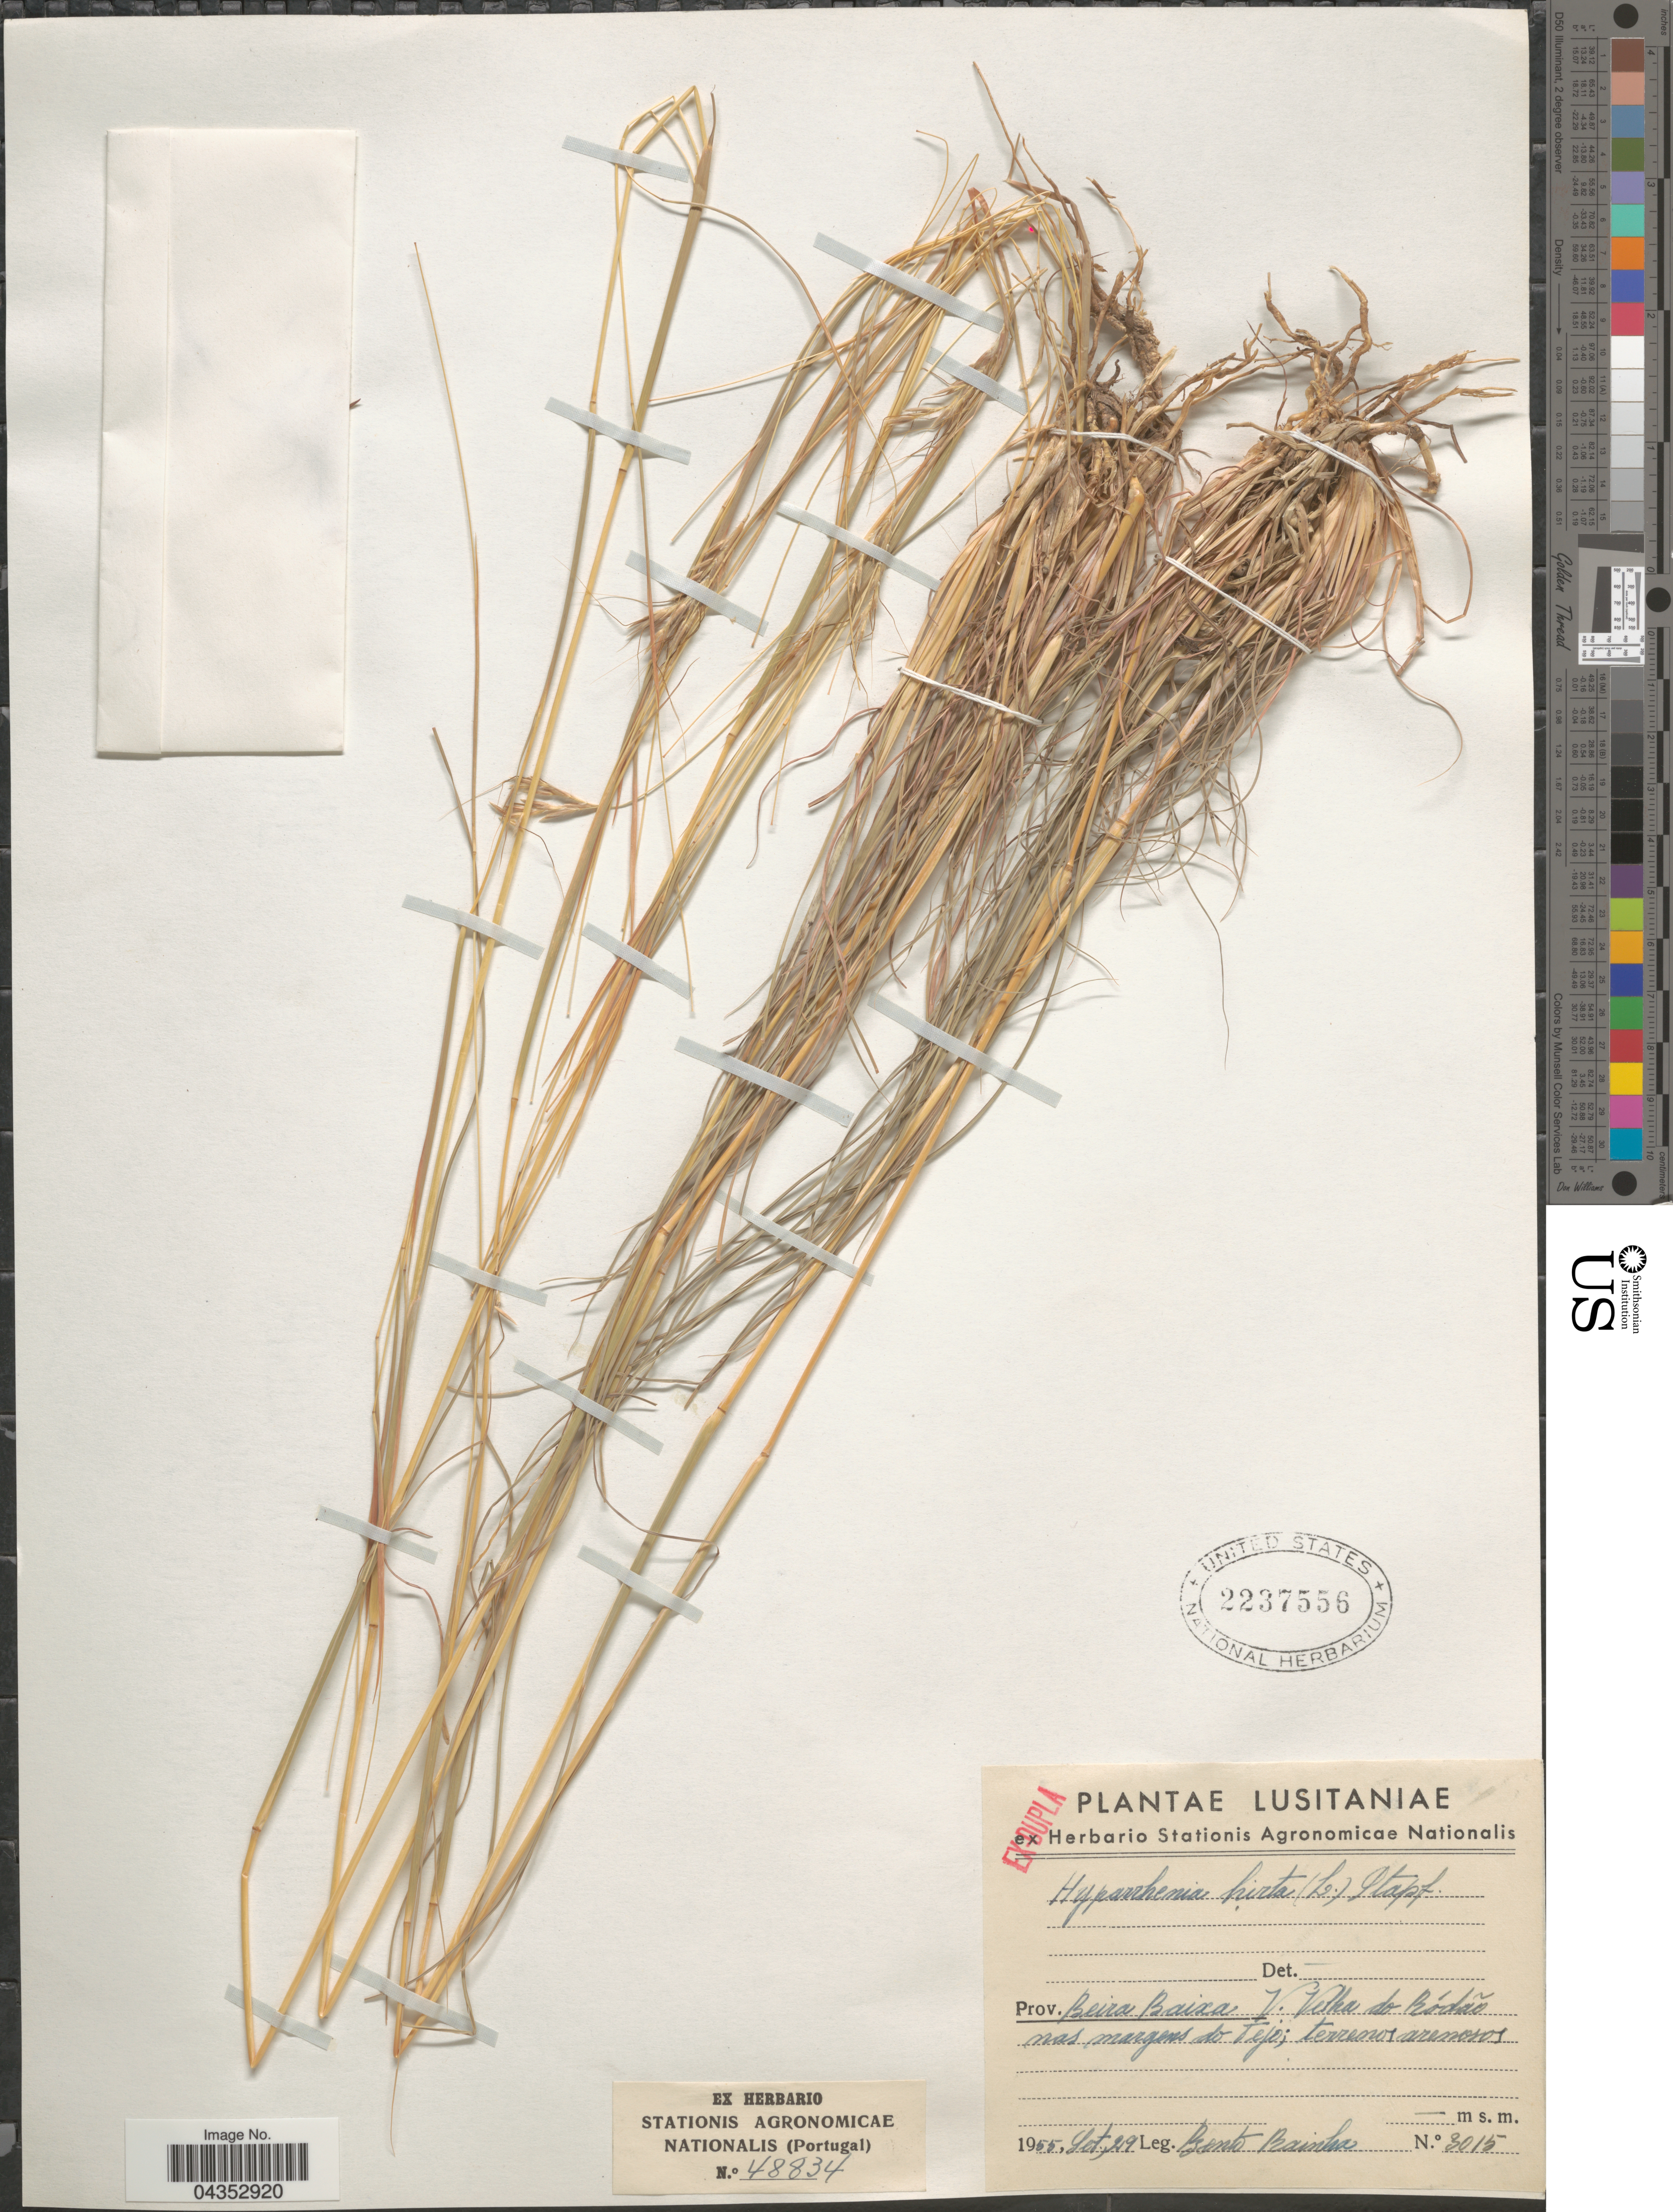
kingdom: Plantae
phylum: Tracheophyta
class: Liliopsida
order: Poales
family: Poaceae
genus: Hyparrhenia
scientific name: Hyparrhenia hirta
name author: (L.) Stapf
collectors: B. Rainha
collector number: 3015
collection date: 1955-09-29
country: Portugal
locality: Lusitaniae. Prov. Beira Baixa: V. Velha do Ródão nas margens do Fejo; terennos arenosos.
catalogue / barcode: US 2237556